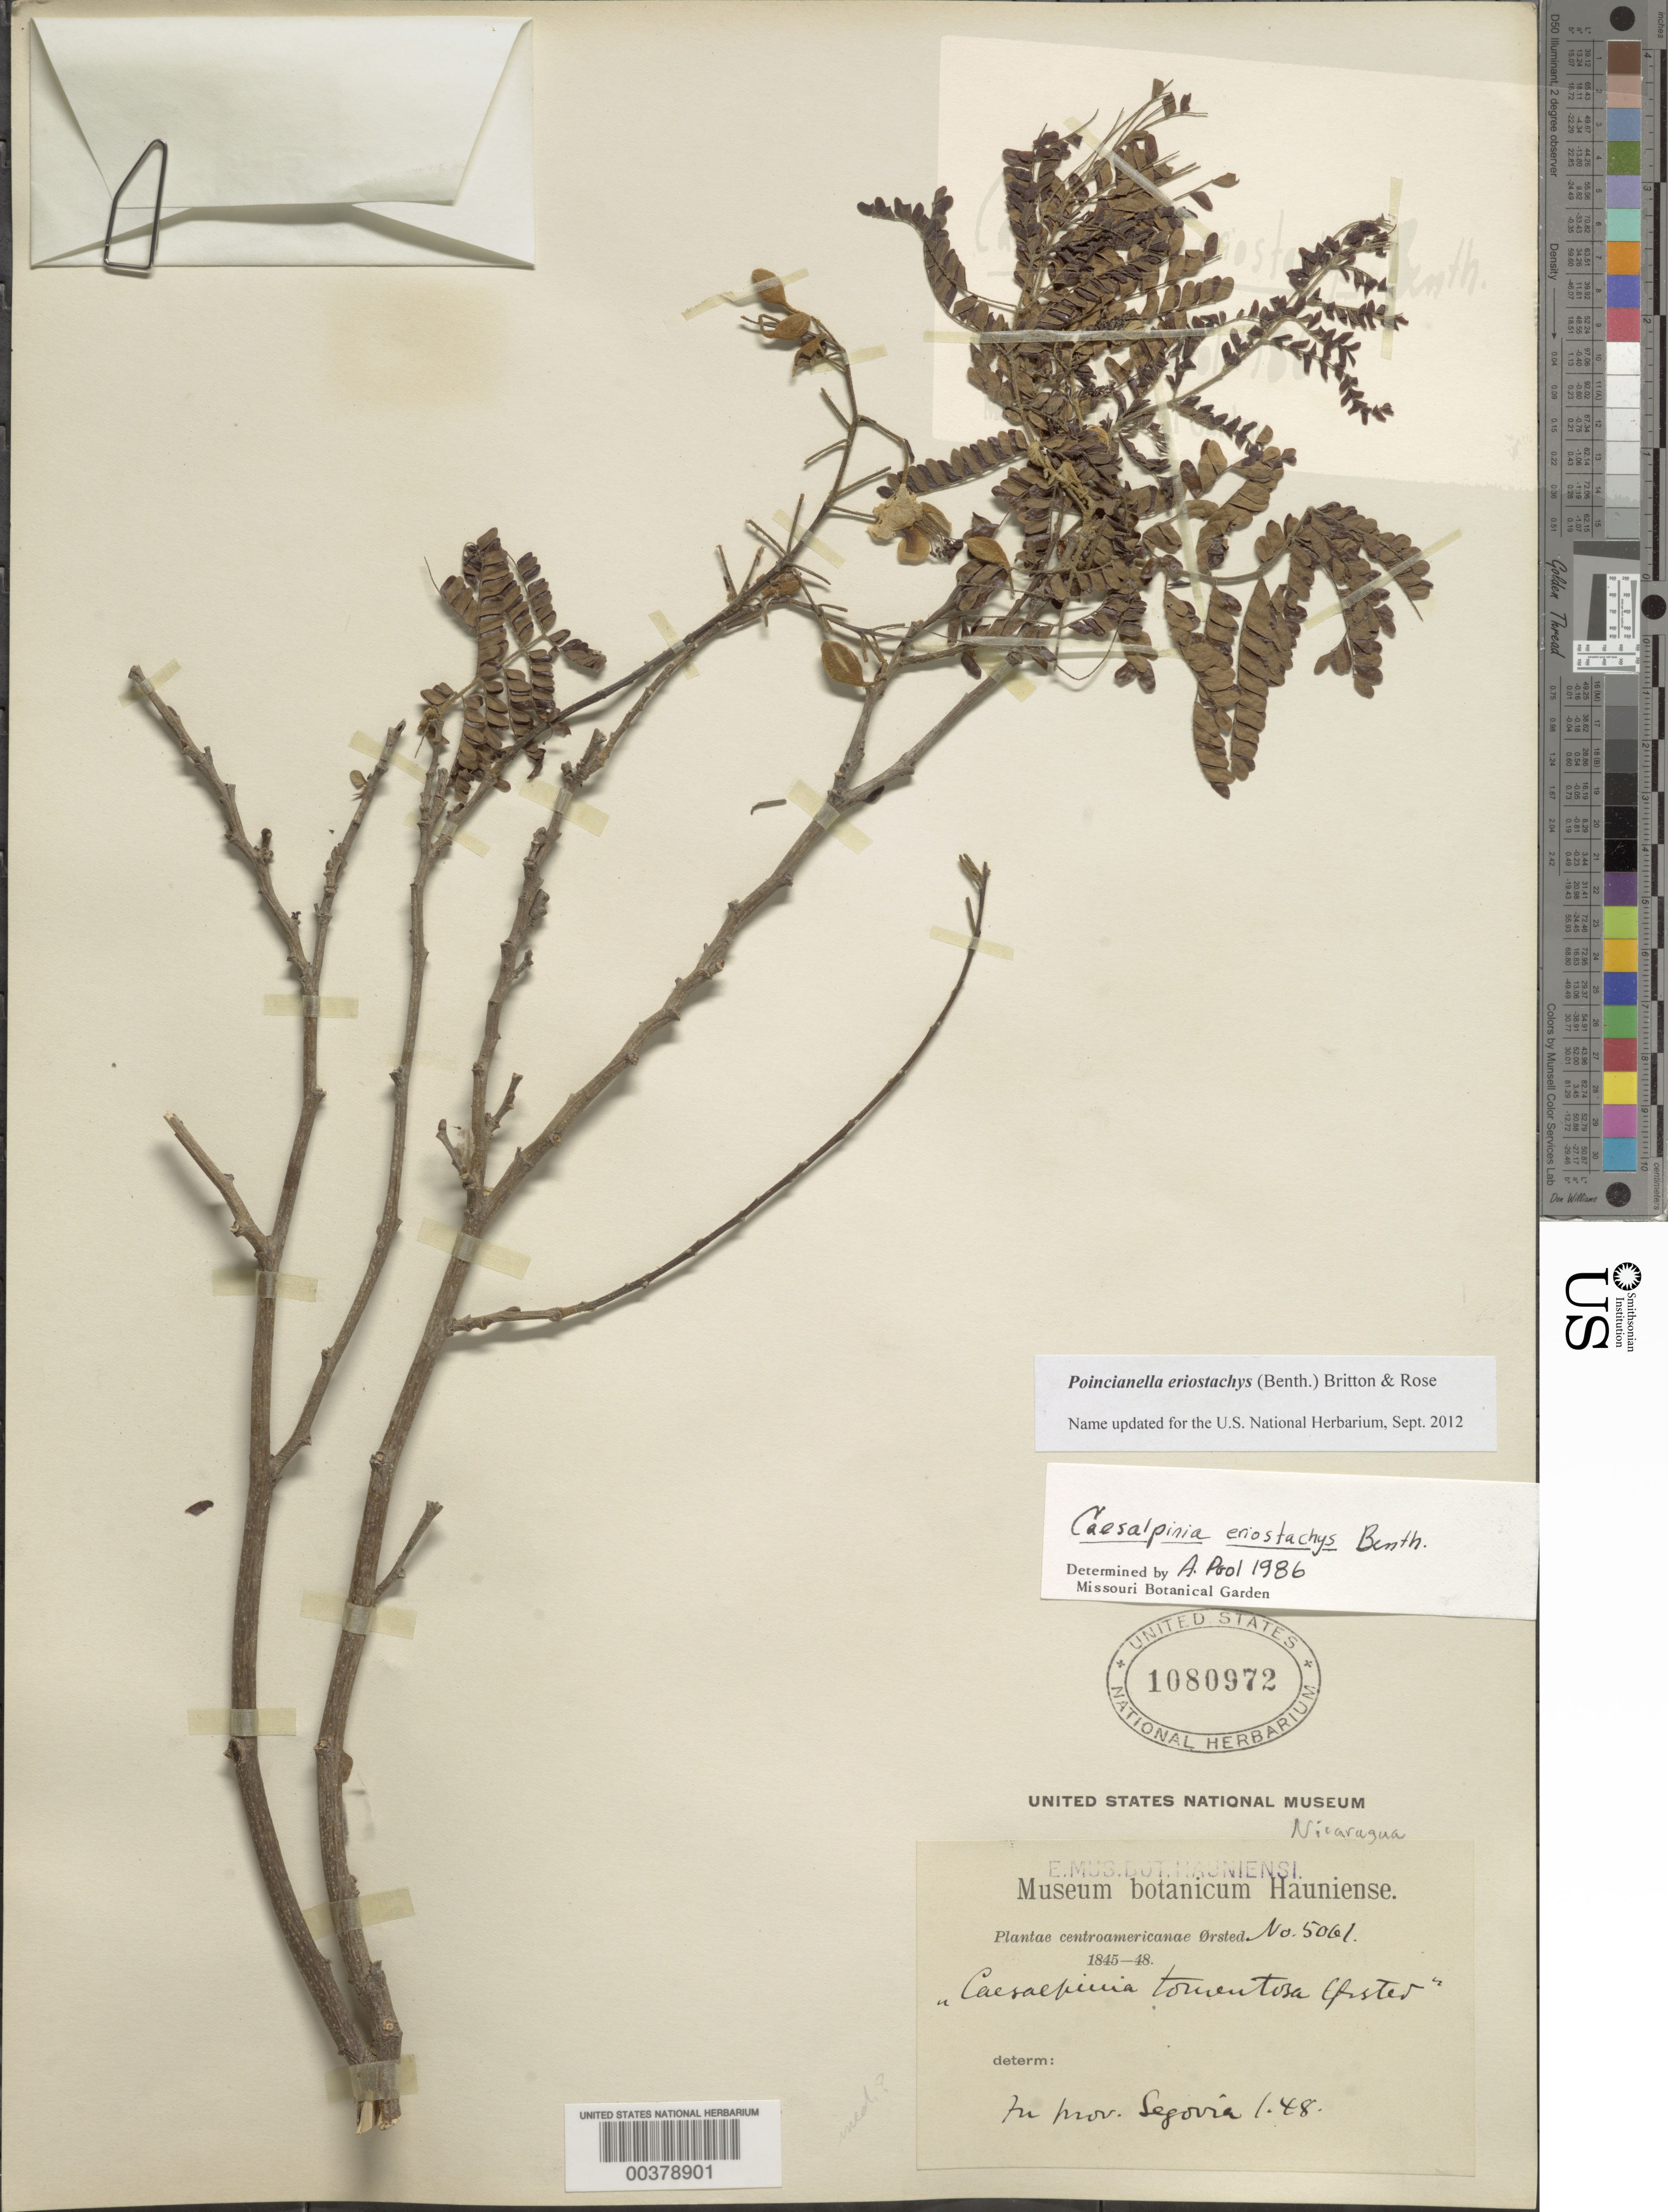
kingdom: Plantae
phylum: Tracheophyta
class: Magnoliopsida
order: Fabales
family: Fabaceae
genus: Cenostigma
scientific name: Cenostigma eriostachys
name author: (Benth.) Gagnon & G.P. Lewis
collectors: A. S. Oersted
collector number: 5061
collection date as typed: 1845 to -- --- 1848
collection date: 1845/1848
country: Nicaragua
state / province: Nueva Segovia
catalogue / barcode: US 1080972